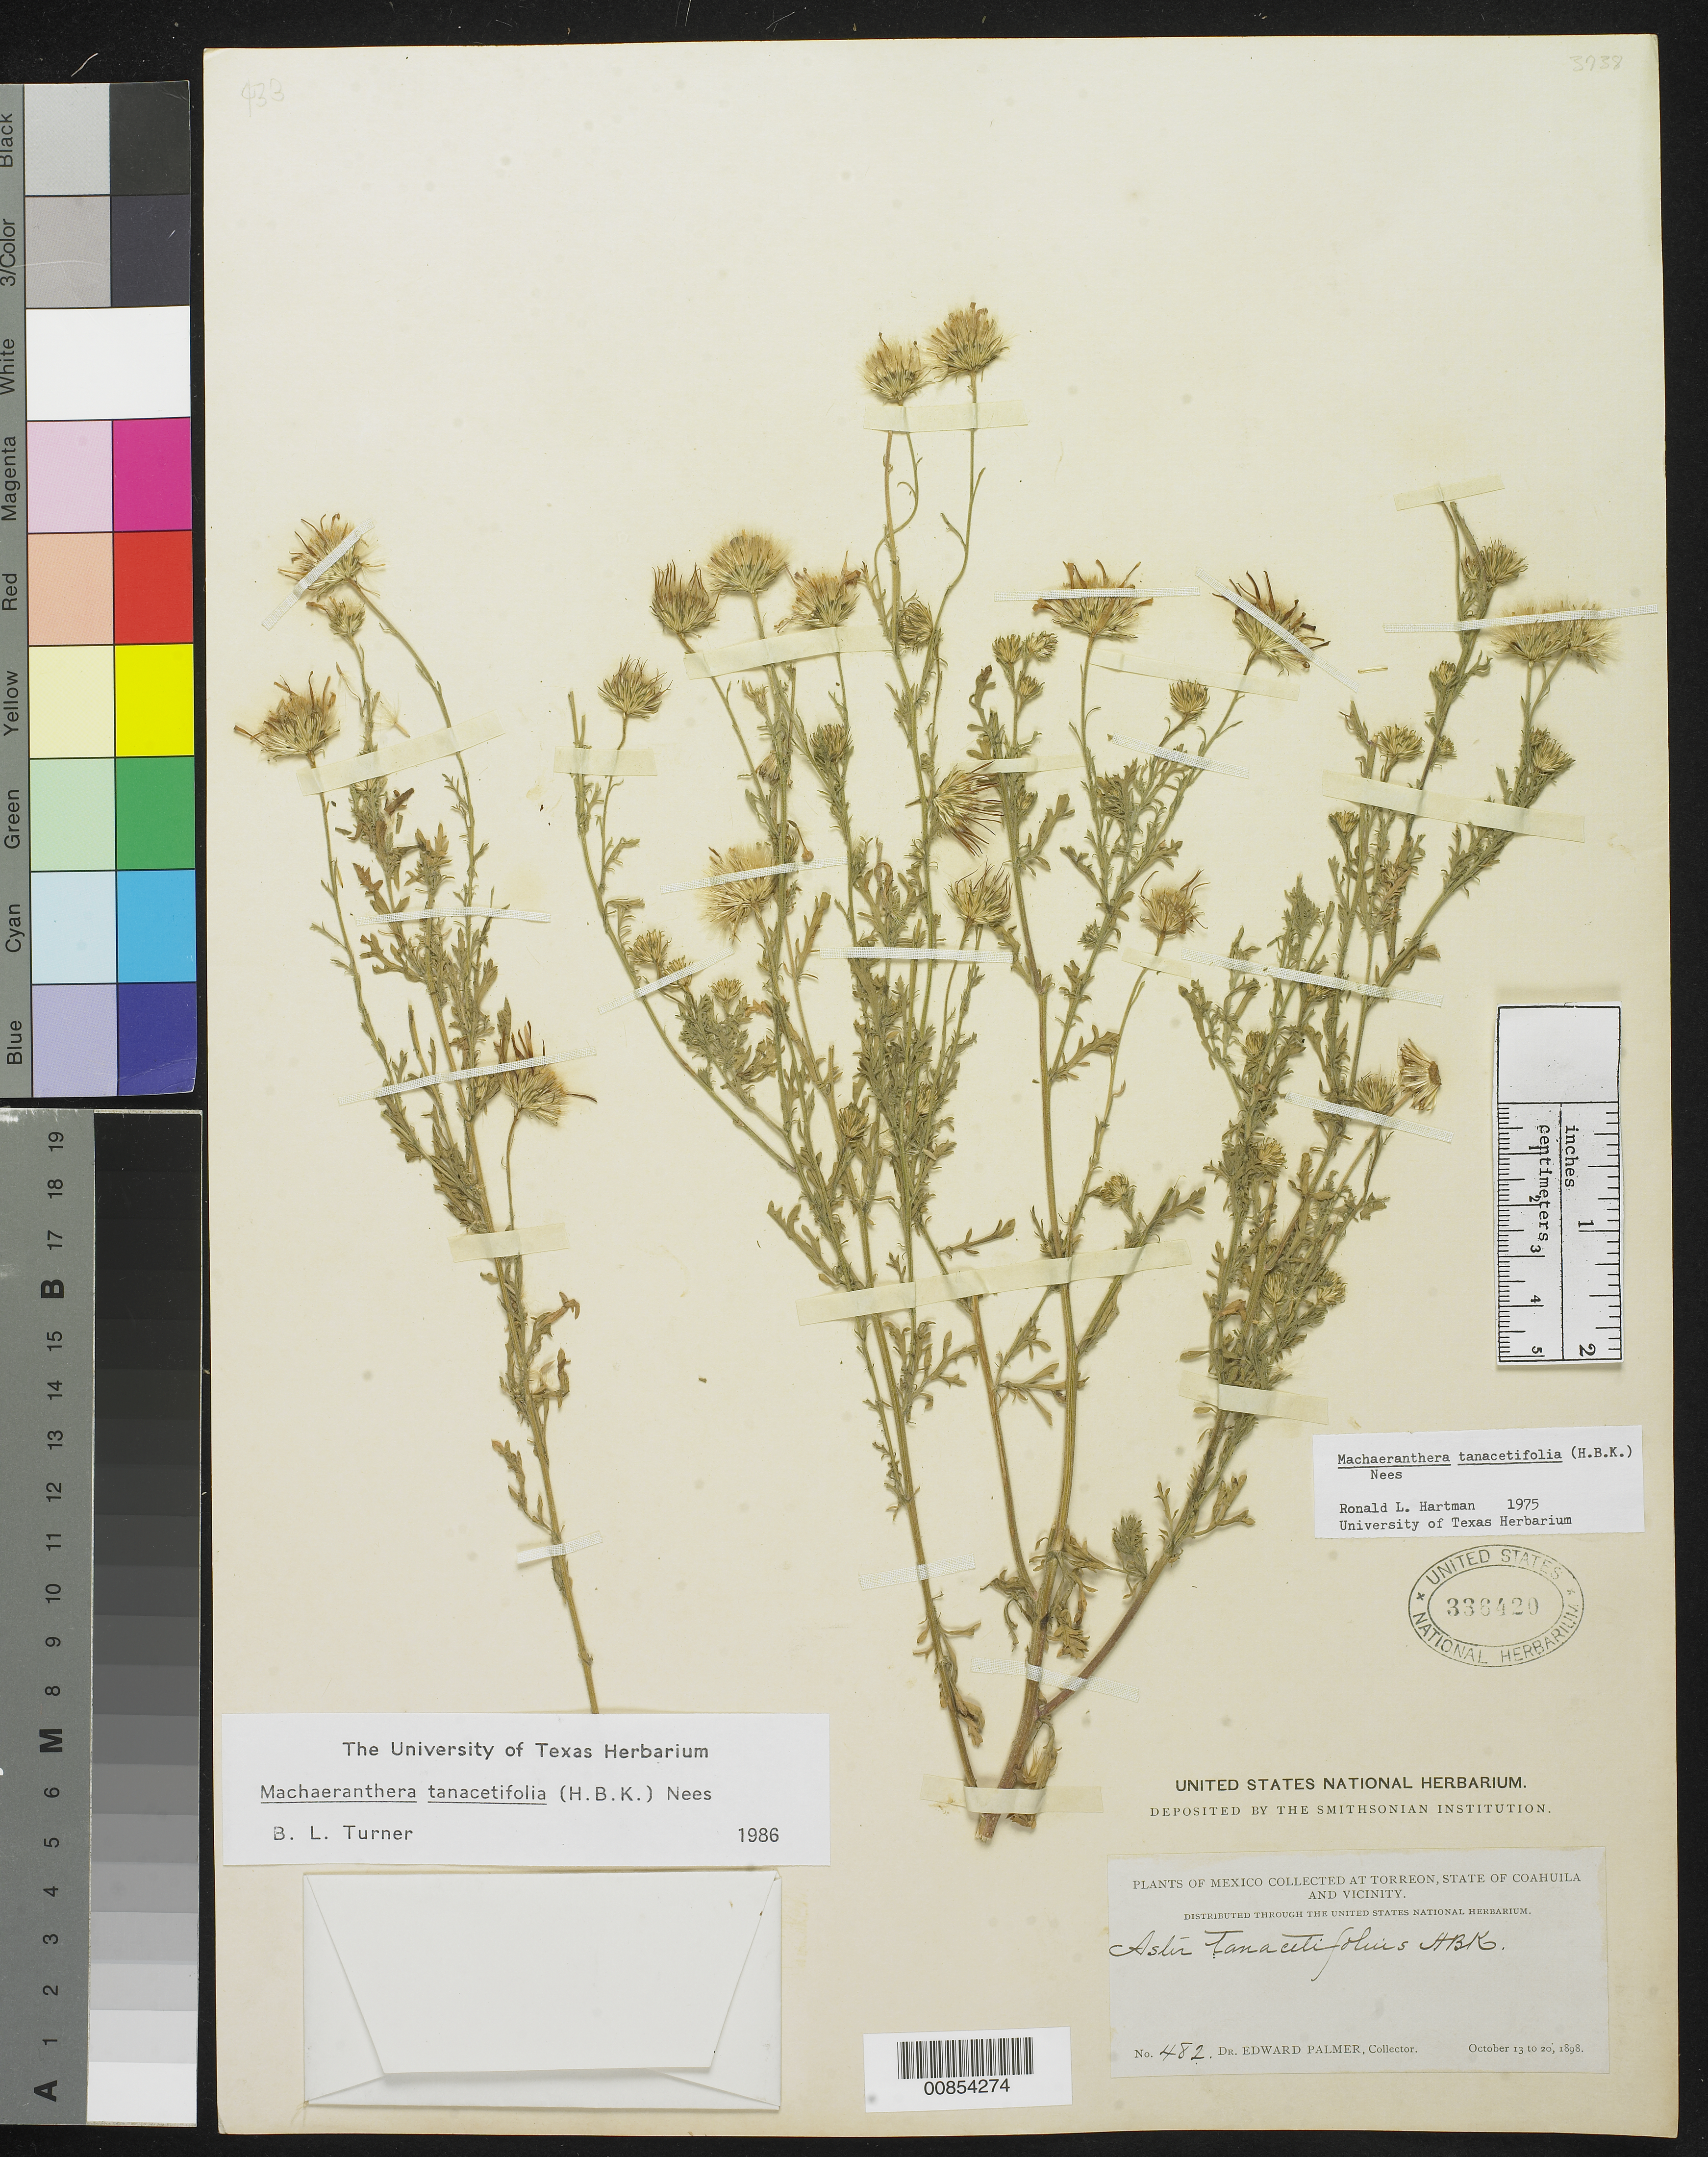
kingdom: Plantae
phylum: Tracheophyta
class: Magnoliopsida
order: Asterales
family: Asteraceae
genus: Machaeranthera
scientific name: Machaeranthera tanacetifolia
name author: (Kunth) Nees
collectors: E. Palmer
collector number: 482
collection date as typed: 13 Oct 1898 to 20 Oct 1898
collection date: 1898-10-13/1898-10-20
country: Mexico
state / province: Coahuila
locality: Torreon, Coahuila and vicinity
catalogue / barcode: US 336420